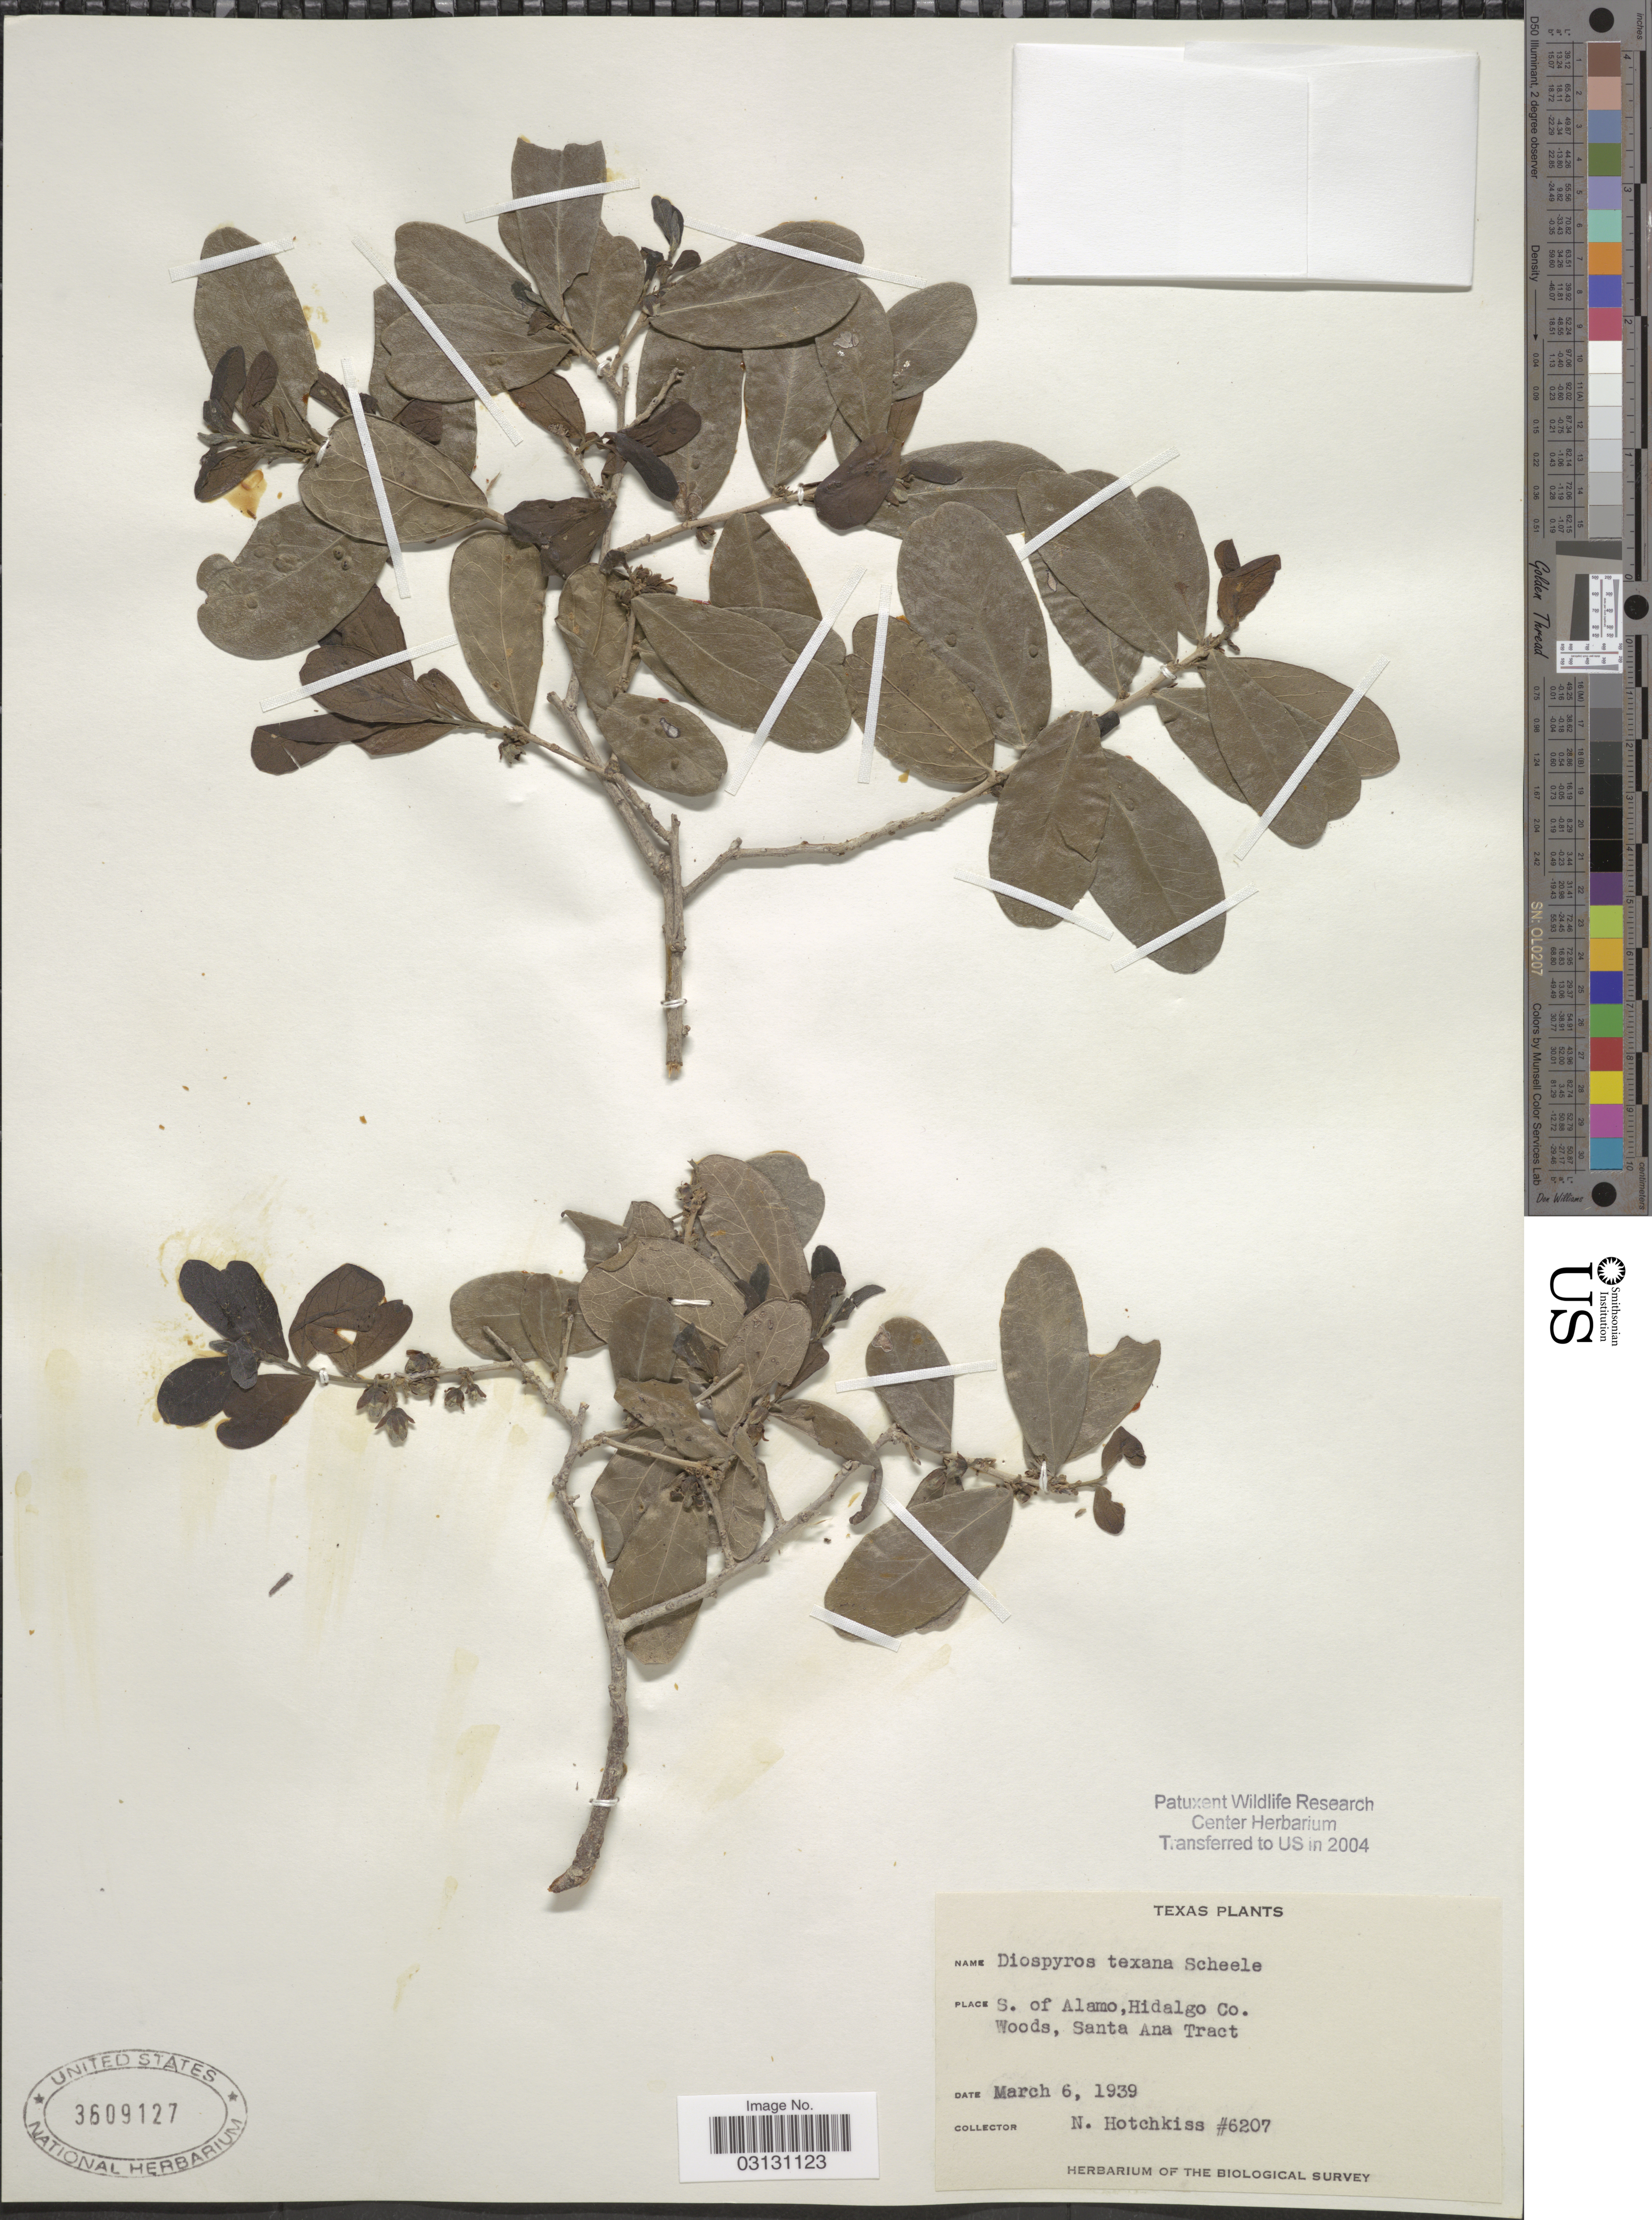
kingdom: Plantae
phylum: Tracheophyta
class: Magnoliopsida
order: Ericales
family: Ebenaceae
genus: Diospyros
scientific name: Diospyros texana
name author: Scheele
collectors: N. Hotchkiss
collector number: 6207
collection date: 1939-03-06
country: United States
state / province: Texas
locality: S. of Alamo, Hidalgo Co. Woods, Santa Ana Tract.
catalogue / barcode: US 3609127